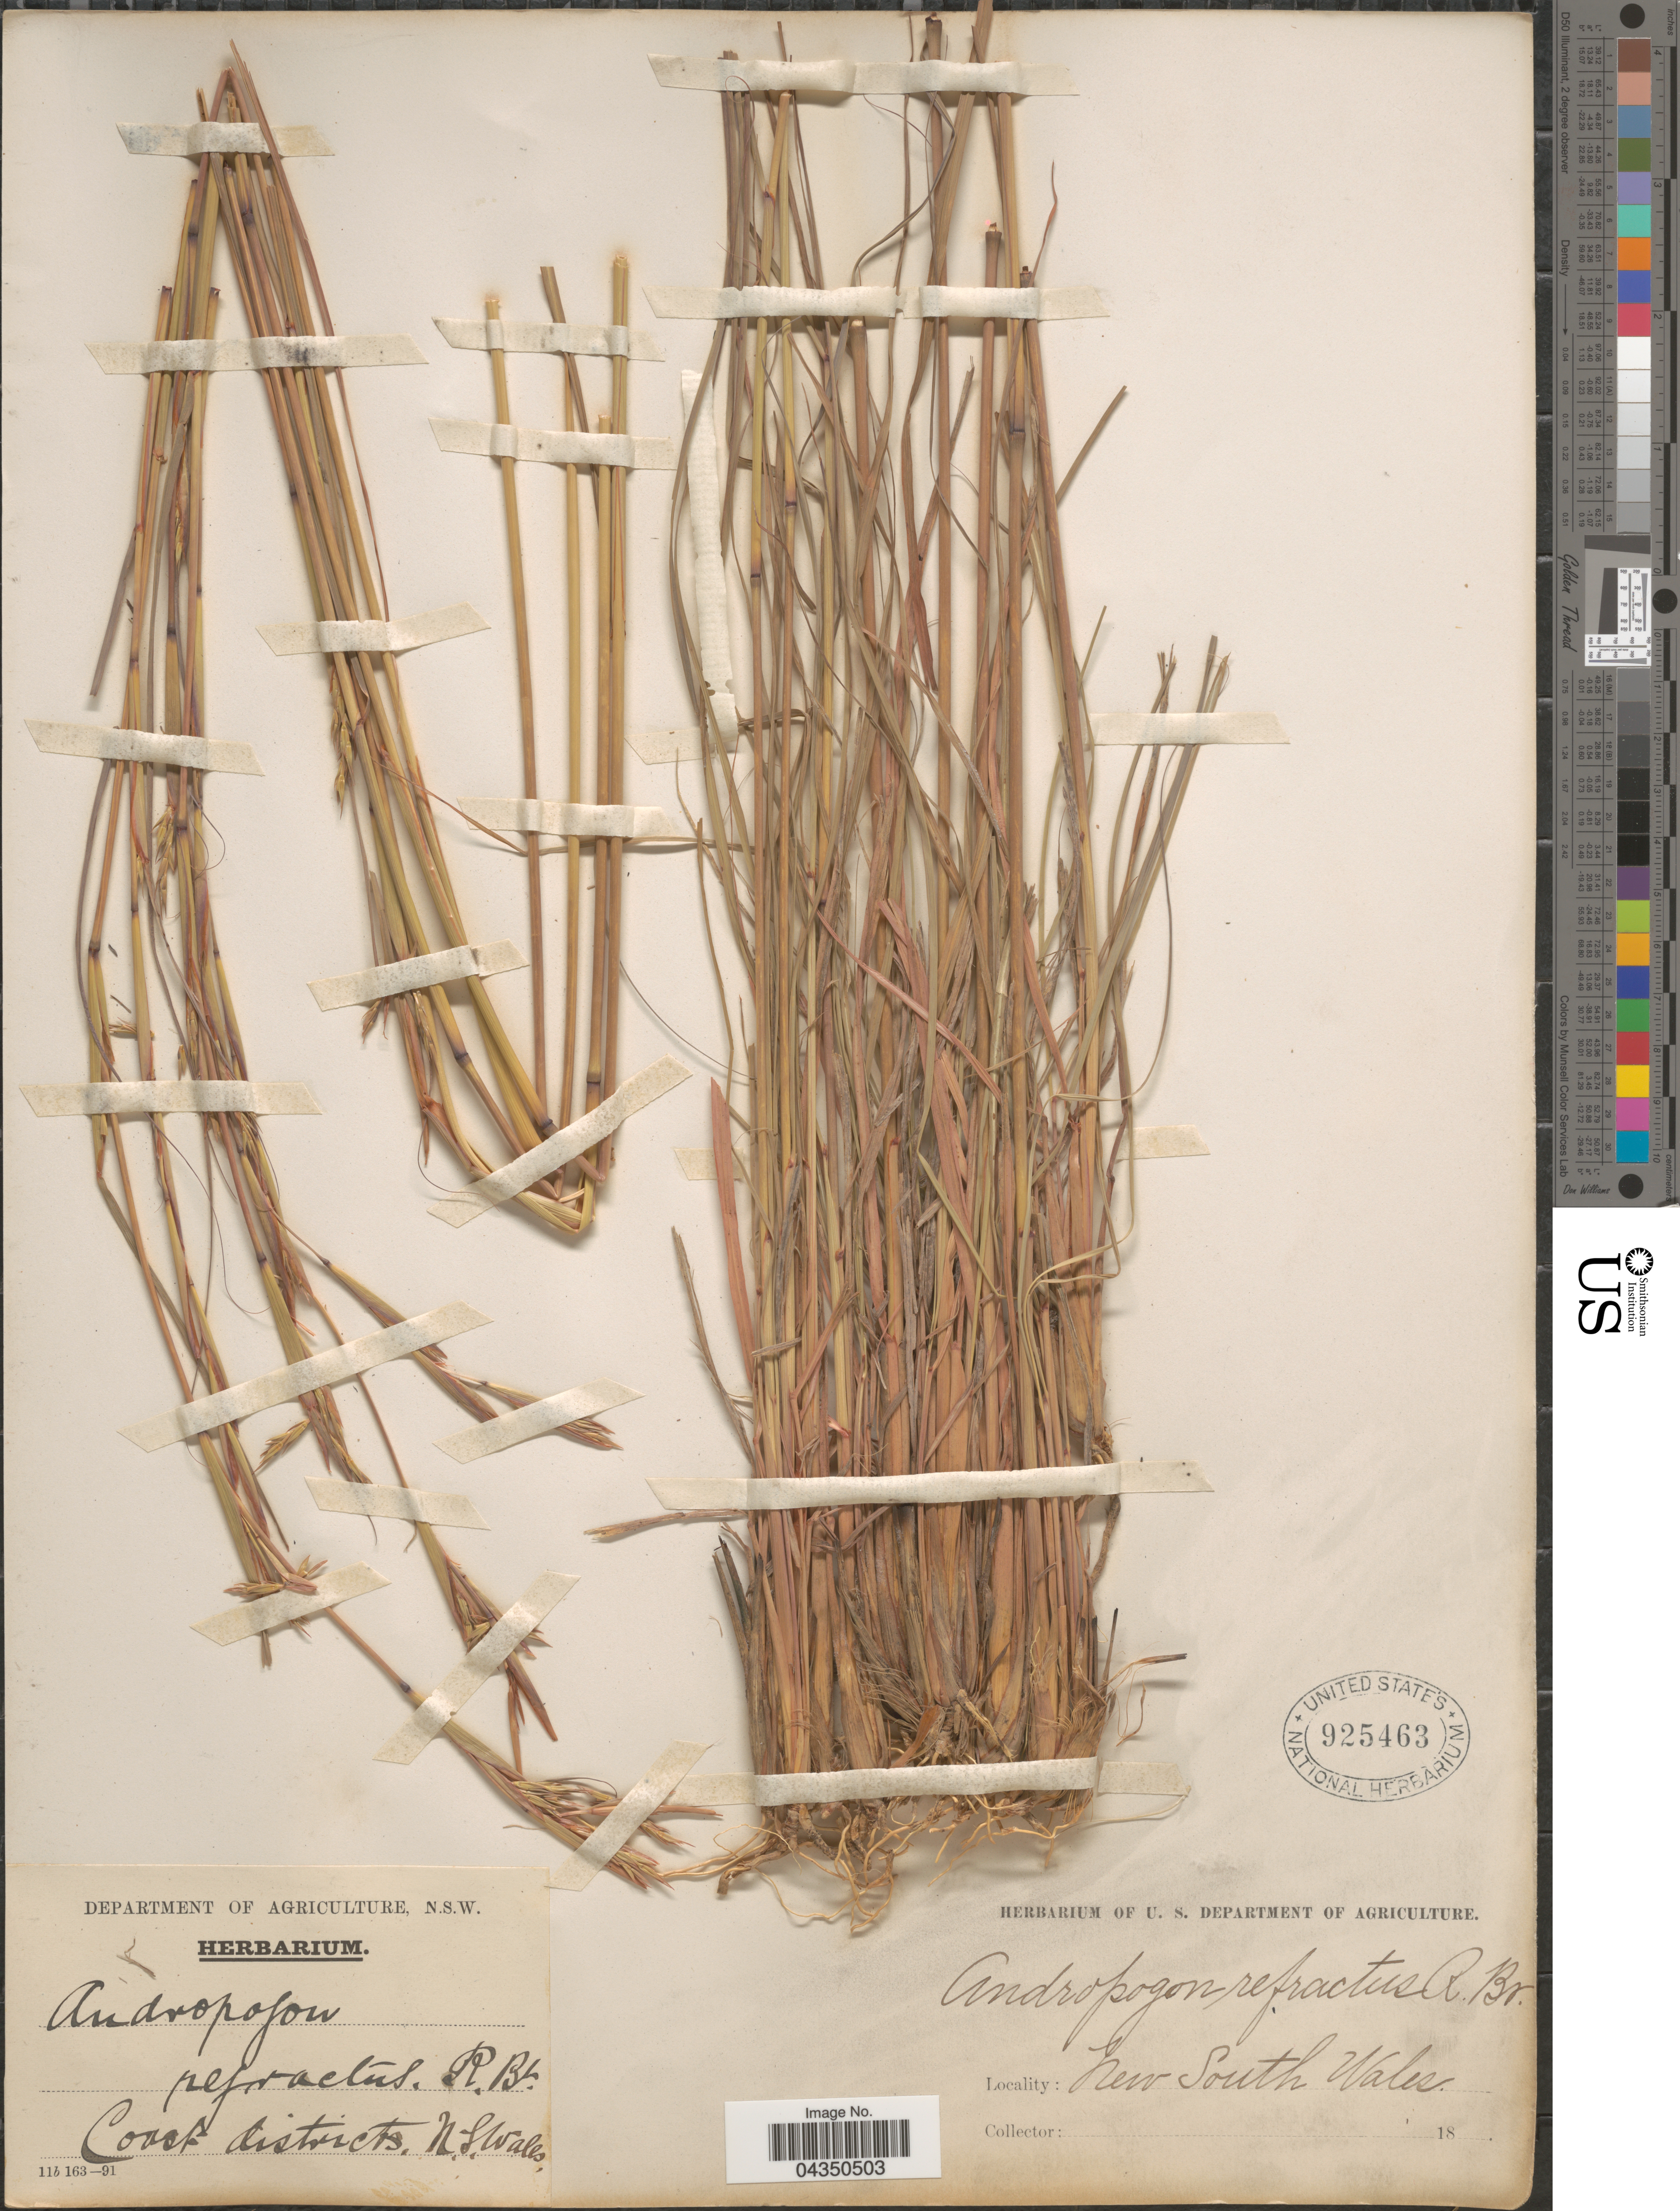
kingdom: Plantae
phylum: Tracheophyta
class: Liliopsida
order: Poales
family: Poaceae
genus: Cymbopogon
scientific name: Cymbopogon refractus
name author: (R. Br.) A. Camus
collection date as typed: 18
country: Australia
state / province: New South Wales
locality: Coast districts.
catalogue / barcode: US 925463